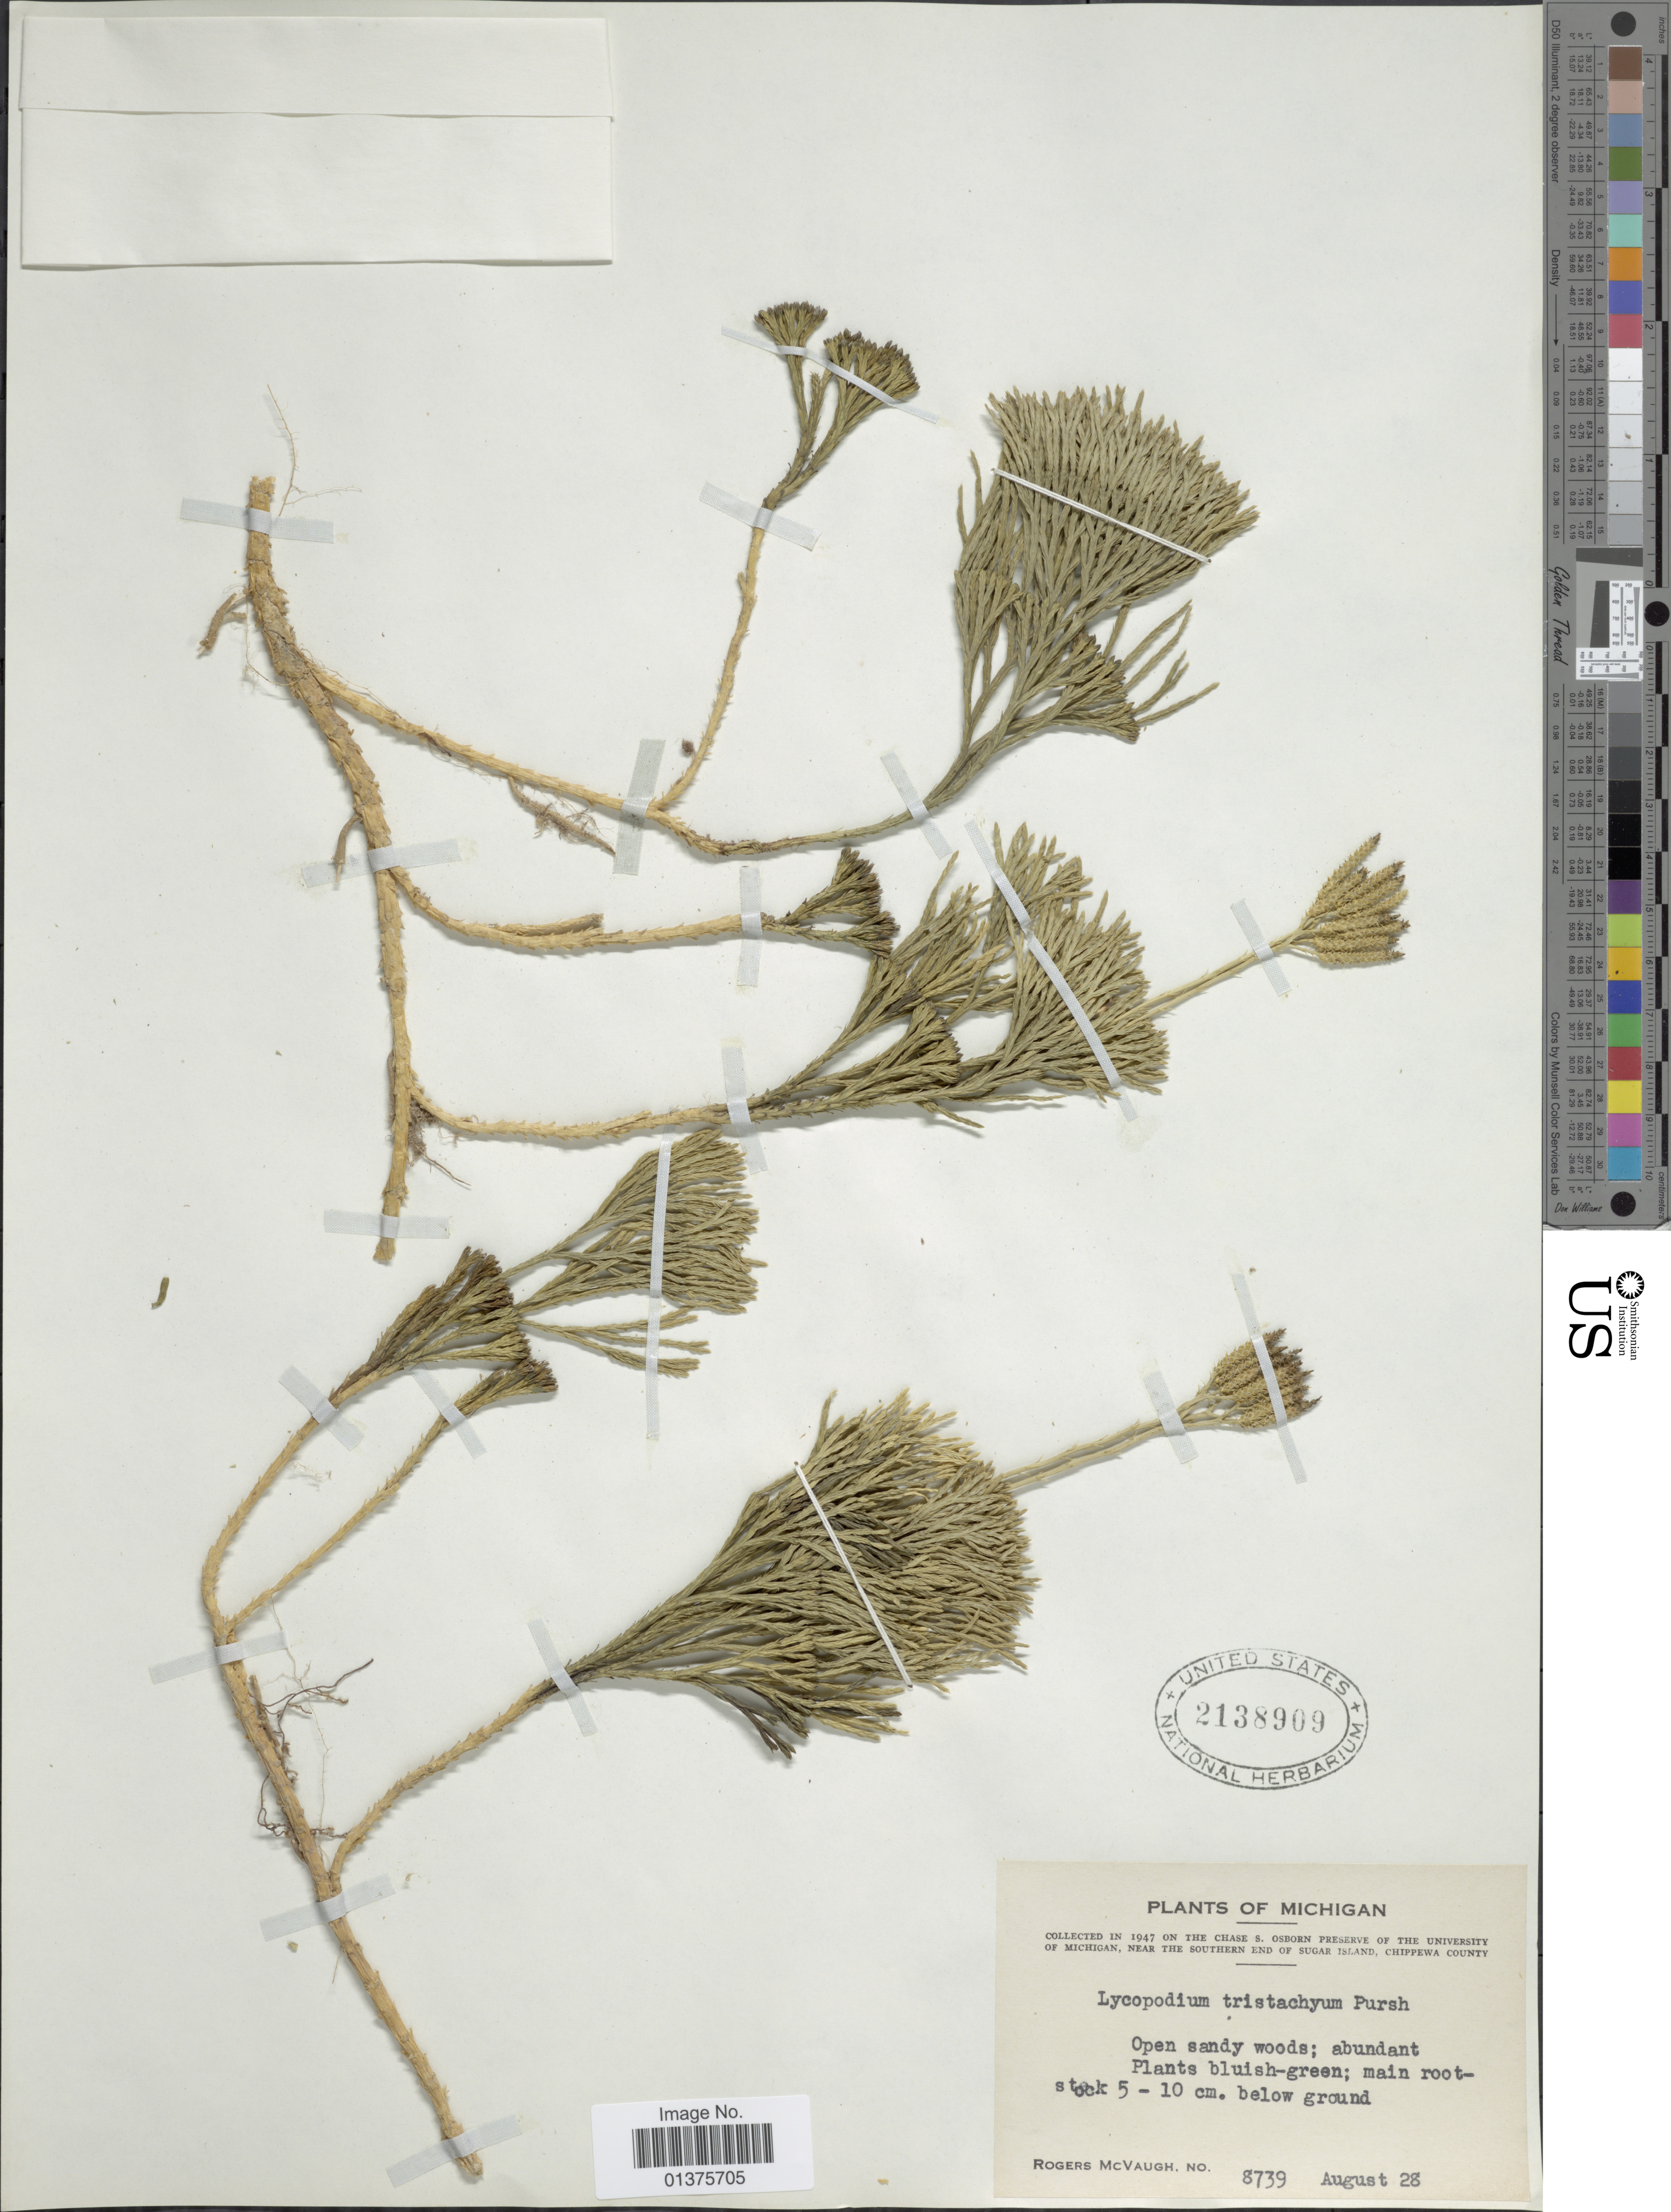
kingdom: Plantae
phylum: Tracheophyta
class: Lycopodiopsida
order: Lycopodiales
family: Lycopodiaceae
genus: Diphasiastrum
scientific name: Diphasiastrum tristachyum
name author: (Pursh) Holub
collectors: R. McVaugh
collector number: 8739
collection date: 1947-08-28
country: United States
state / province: Michigan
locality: On the Chase S. Osborn Preserve of the Uiversity of Michigan, near the southern end of Sugar Island, Chippewa County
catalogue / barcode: US 2138909